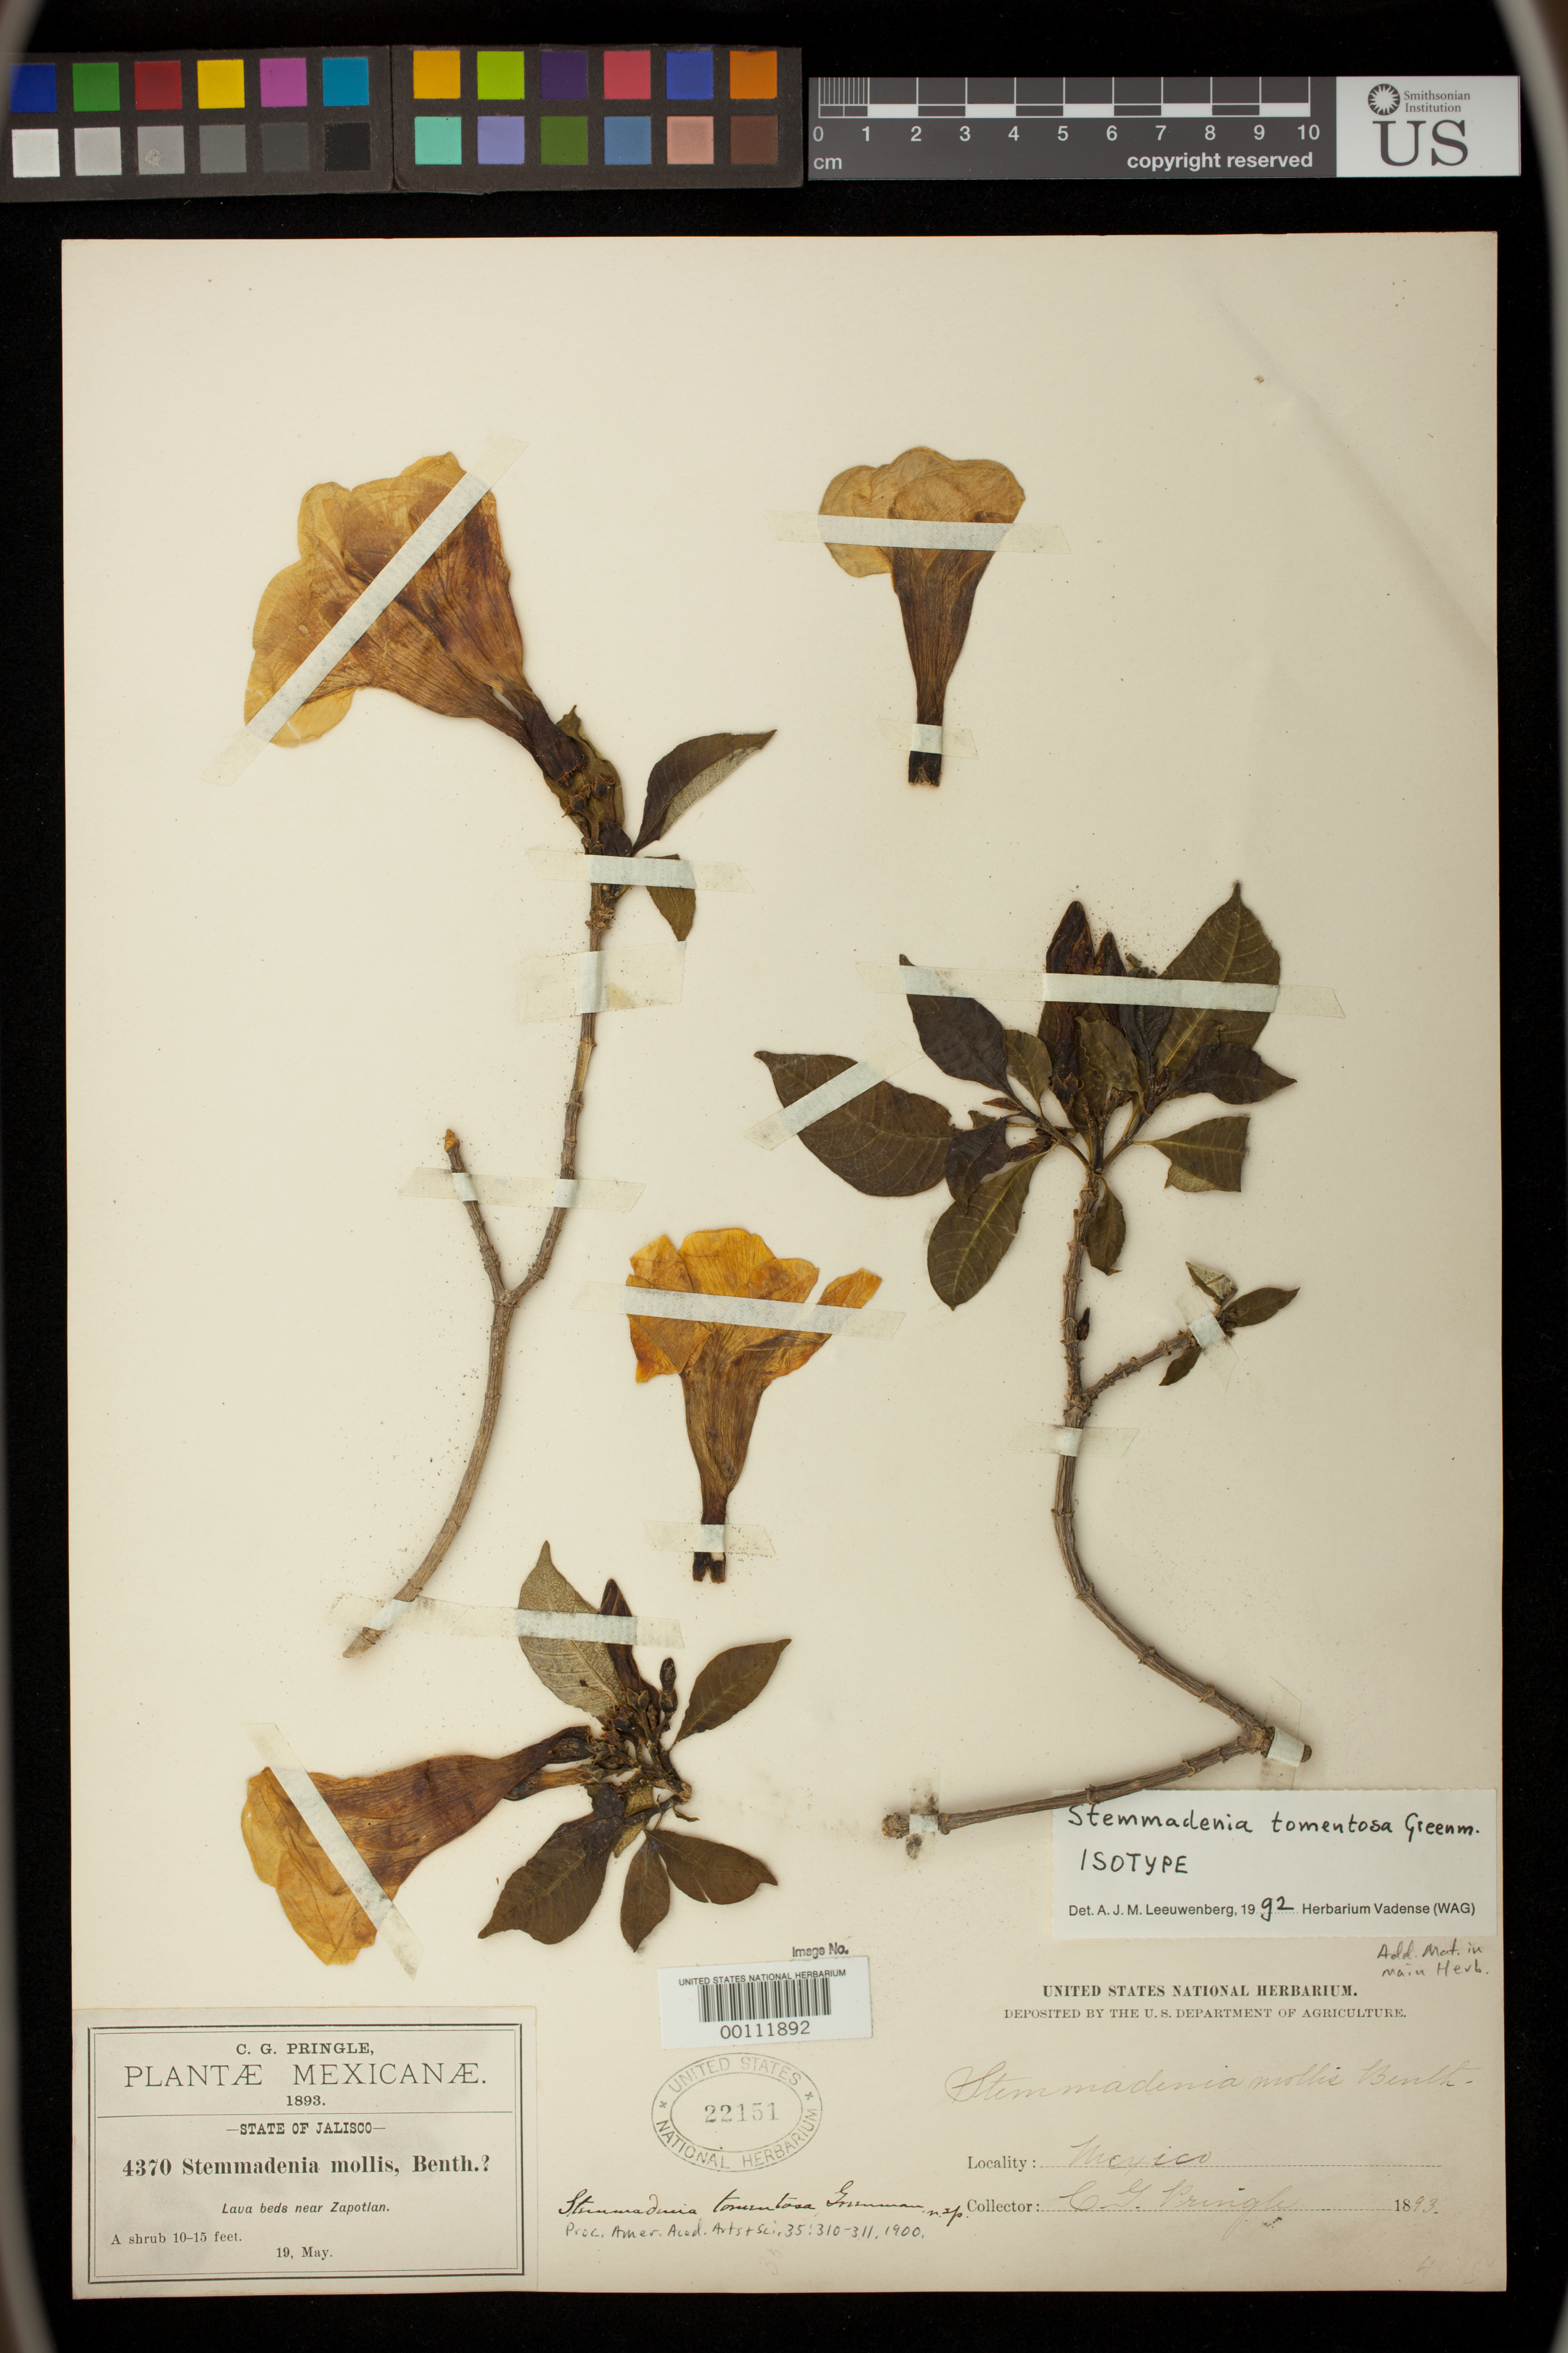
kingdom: Plantae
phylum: Tracheophyta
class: Magnoliopsida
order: Gentianales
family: Apocynaceae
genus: Stemmadenia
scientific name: Stemmadenia tomentosa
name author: Greenm.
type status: Isotype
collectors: C. G. Pringle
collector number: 4370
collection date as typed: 19 May 1893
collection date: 1893-05-19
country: Mexico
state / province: Jalisco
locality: Near Zapotlan.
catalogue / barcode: US 22151